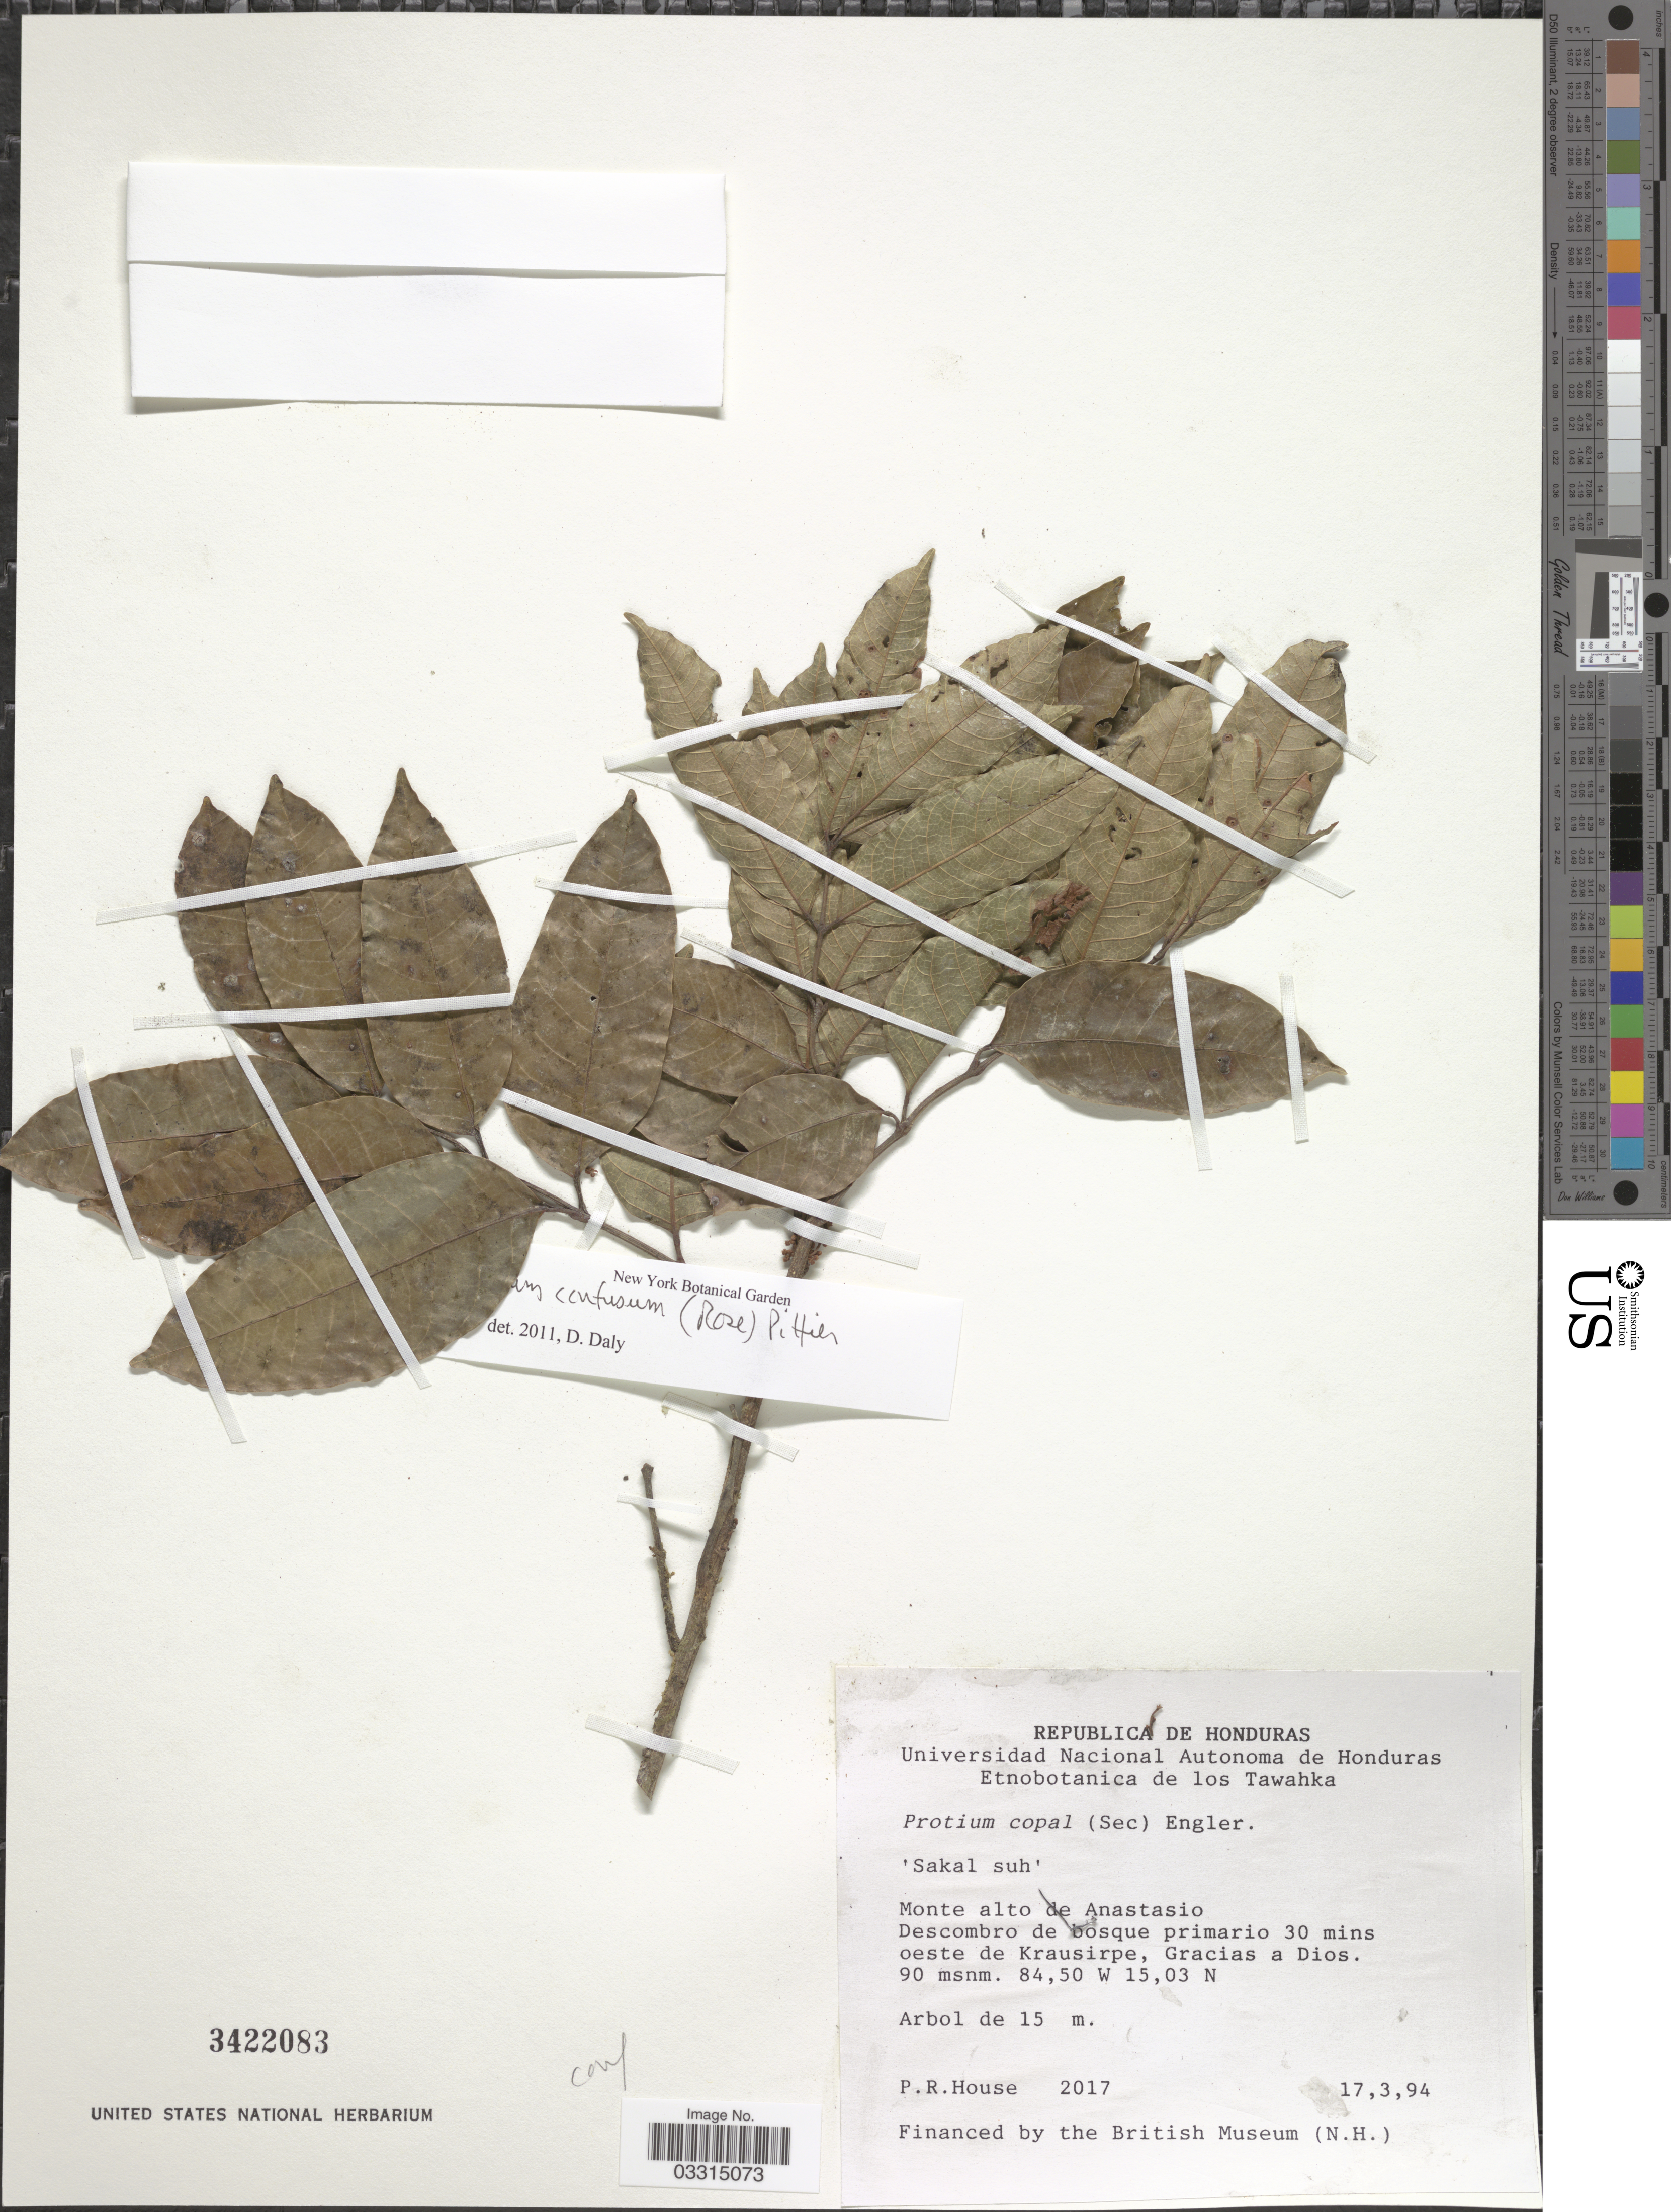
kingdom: Plantae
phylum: Tracheophyta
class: Magnoliopsida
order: Sapindales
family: Burseraceae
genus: Protium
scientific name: Protium confusum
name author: (Rose) Pittier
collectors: P. R. House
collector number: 2017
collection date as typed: Transcribed d/m/y: 17/3/94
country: Honduras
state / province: Gracias de Dios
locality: Monte alto de Anastasio. Descombro de bosque primario 30 mins oeste de Krausirpe, Gracias a Dios.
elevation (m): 90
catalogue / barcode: US 3422083